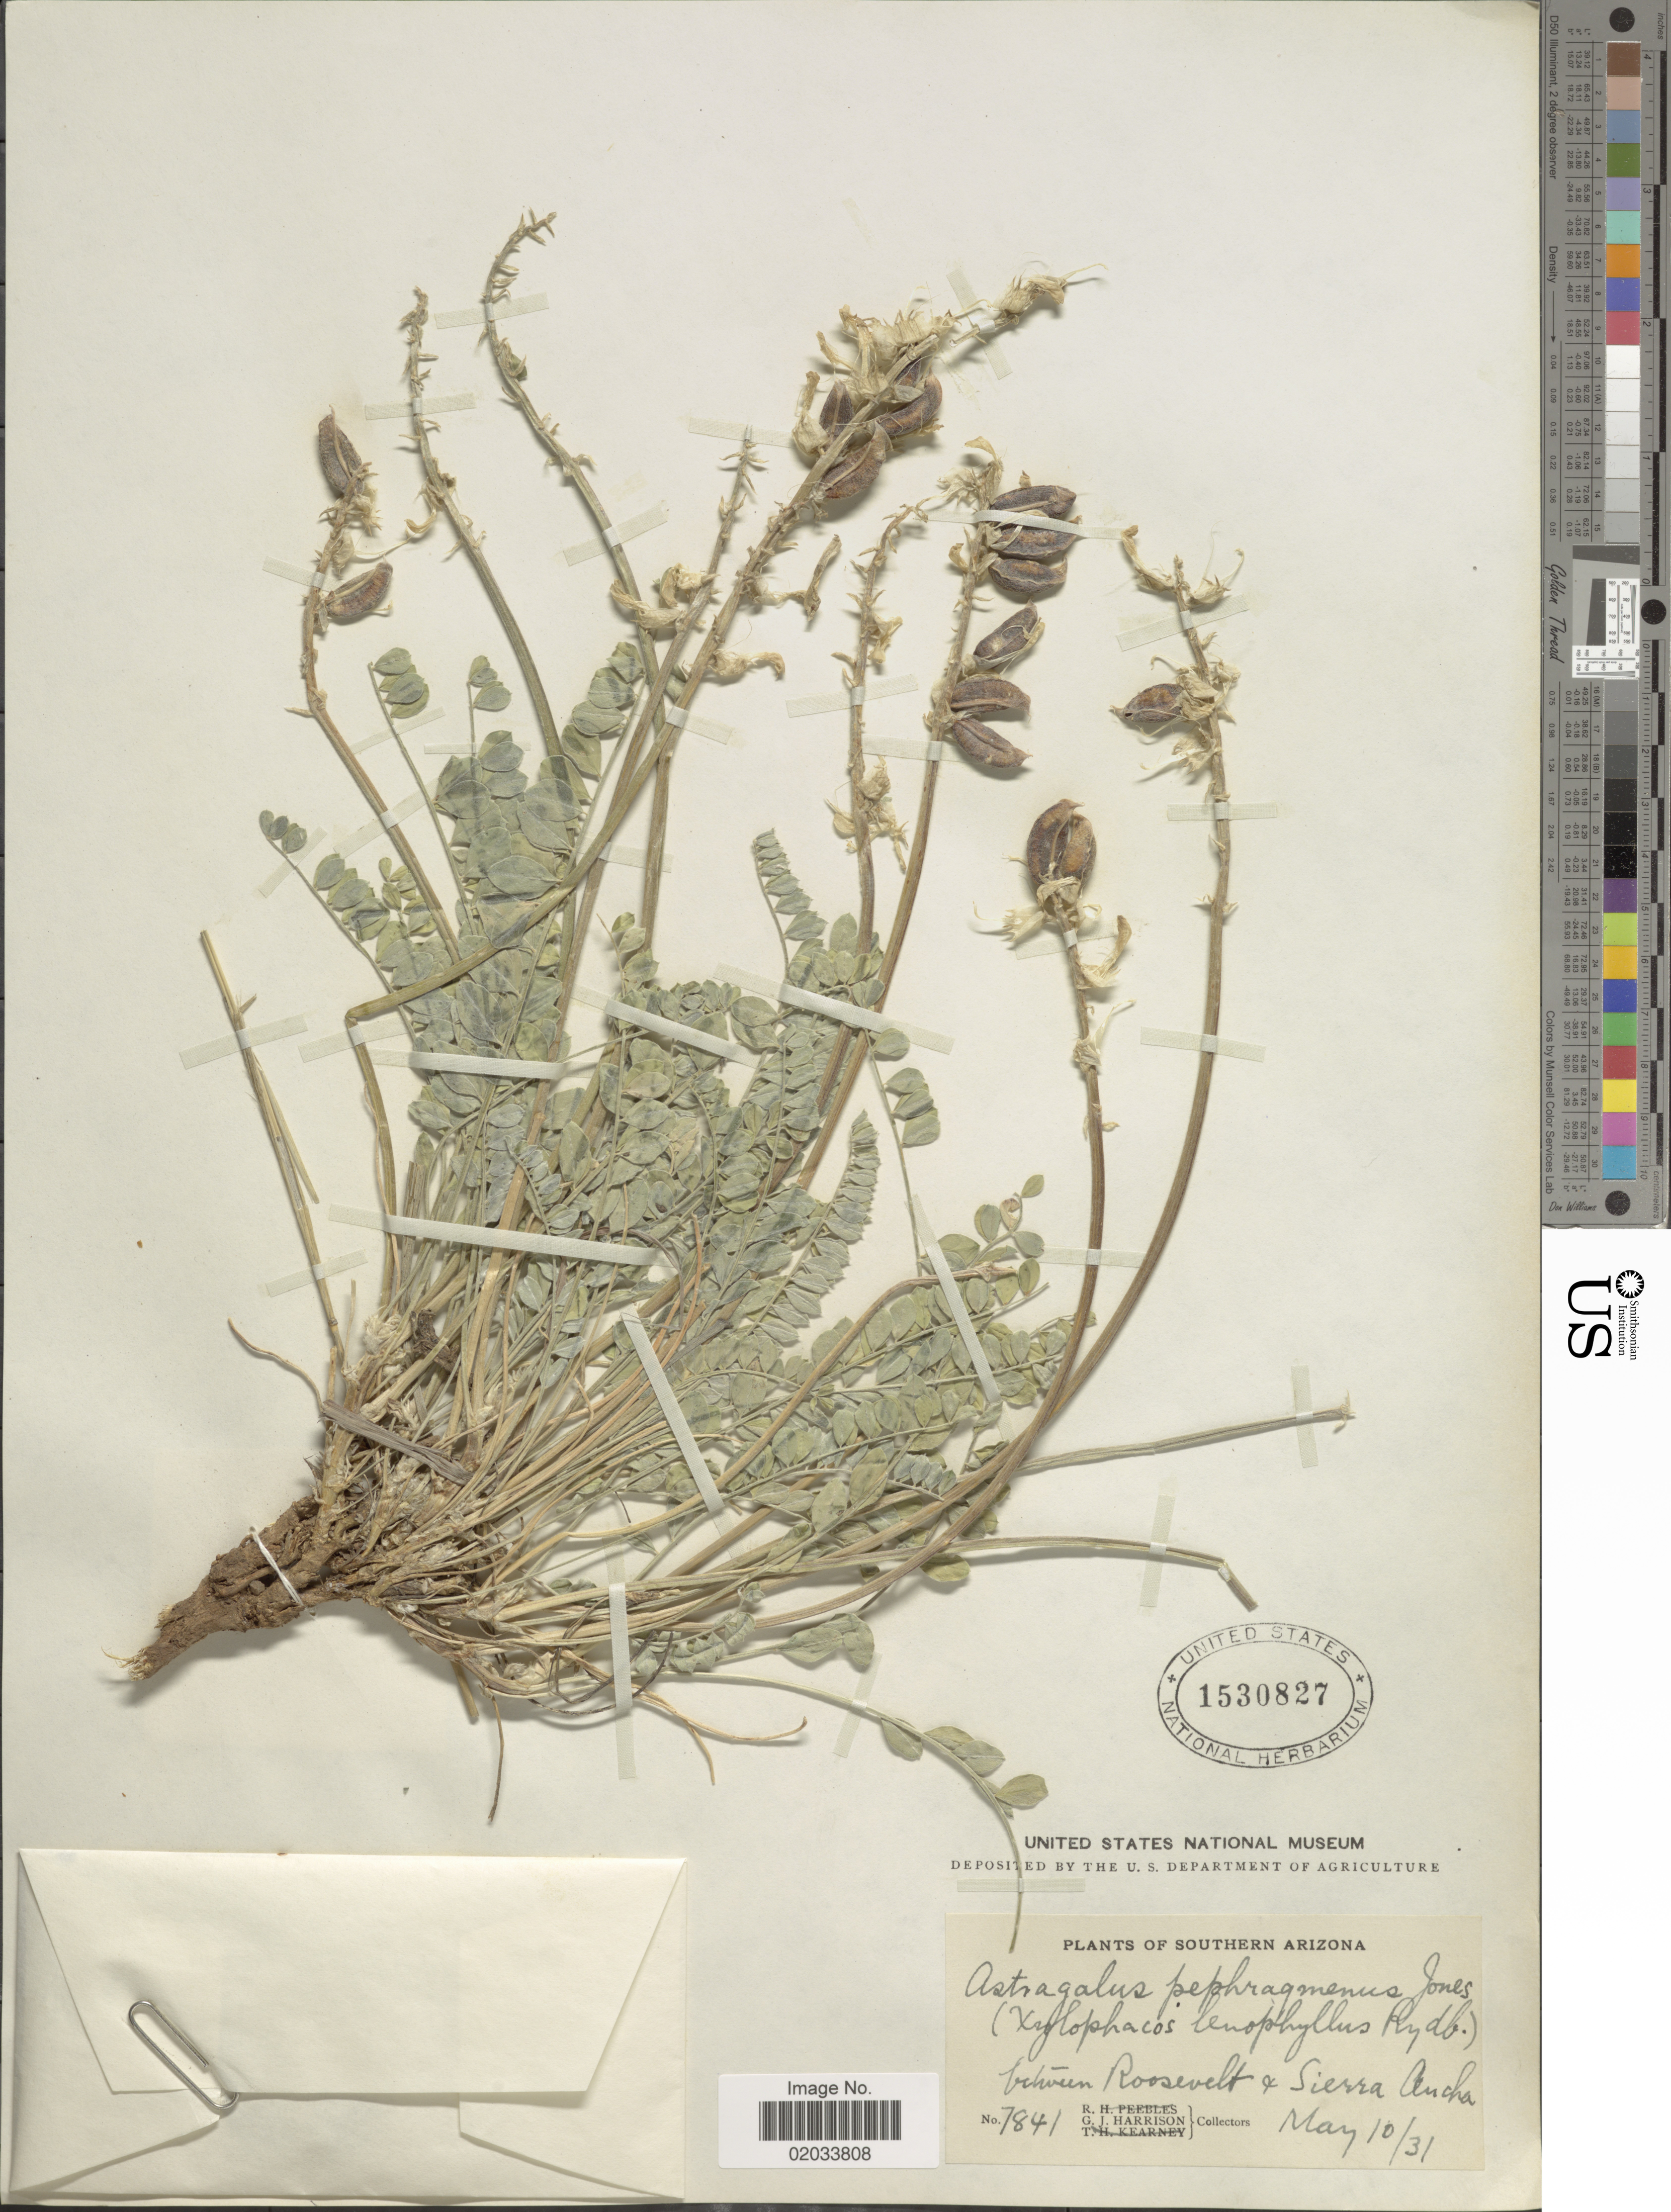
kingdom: Plantae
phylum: Tracheophyta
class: Magnoliopsida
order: Fabales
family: Fabaceae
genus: Astragalus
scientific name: Astragalus pephragmenus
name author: M.E. Jones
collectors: G. J. Harrison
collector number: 7841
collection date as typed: Transcribed d/m/y: 10/5/31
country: United States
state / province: Arizona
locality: Between Roosevelt & Sierra Ancha, Southern Arizona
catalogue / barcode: US 1530827